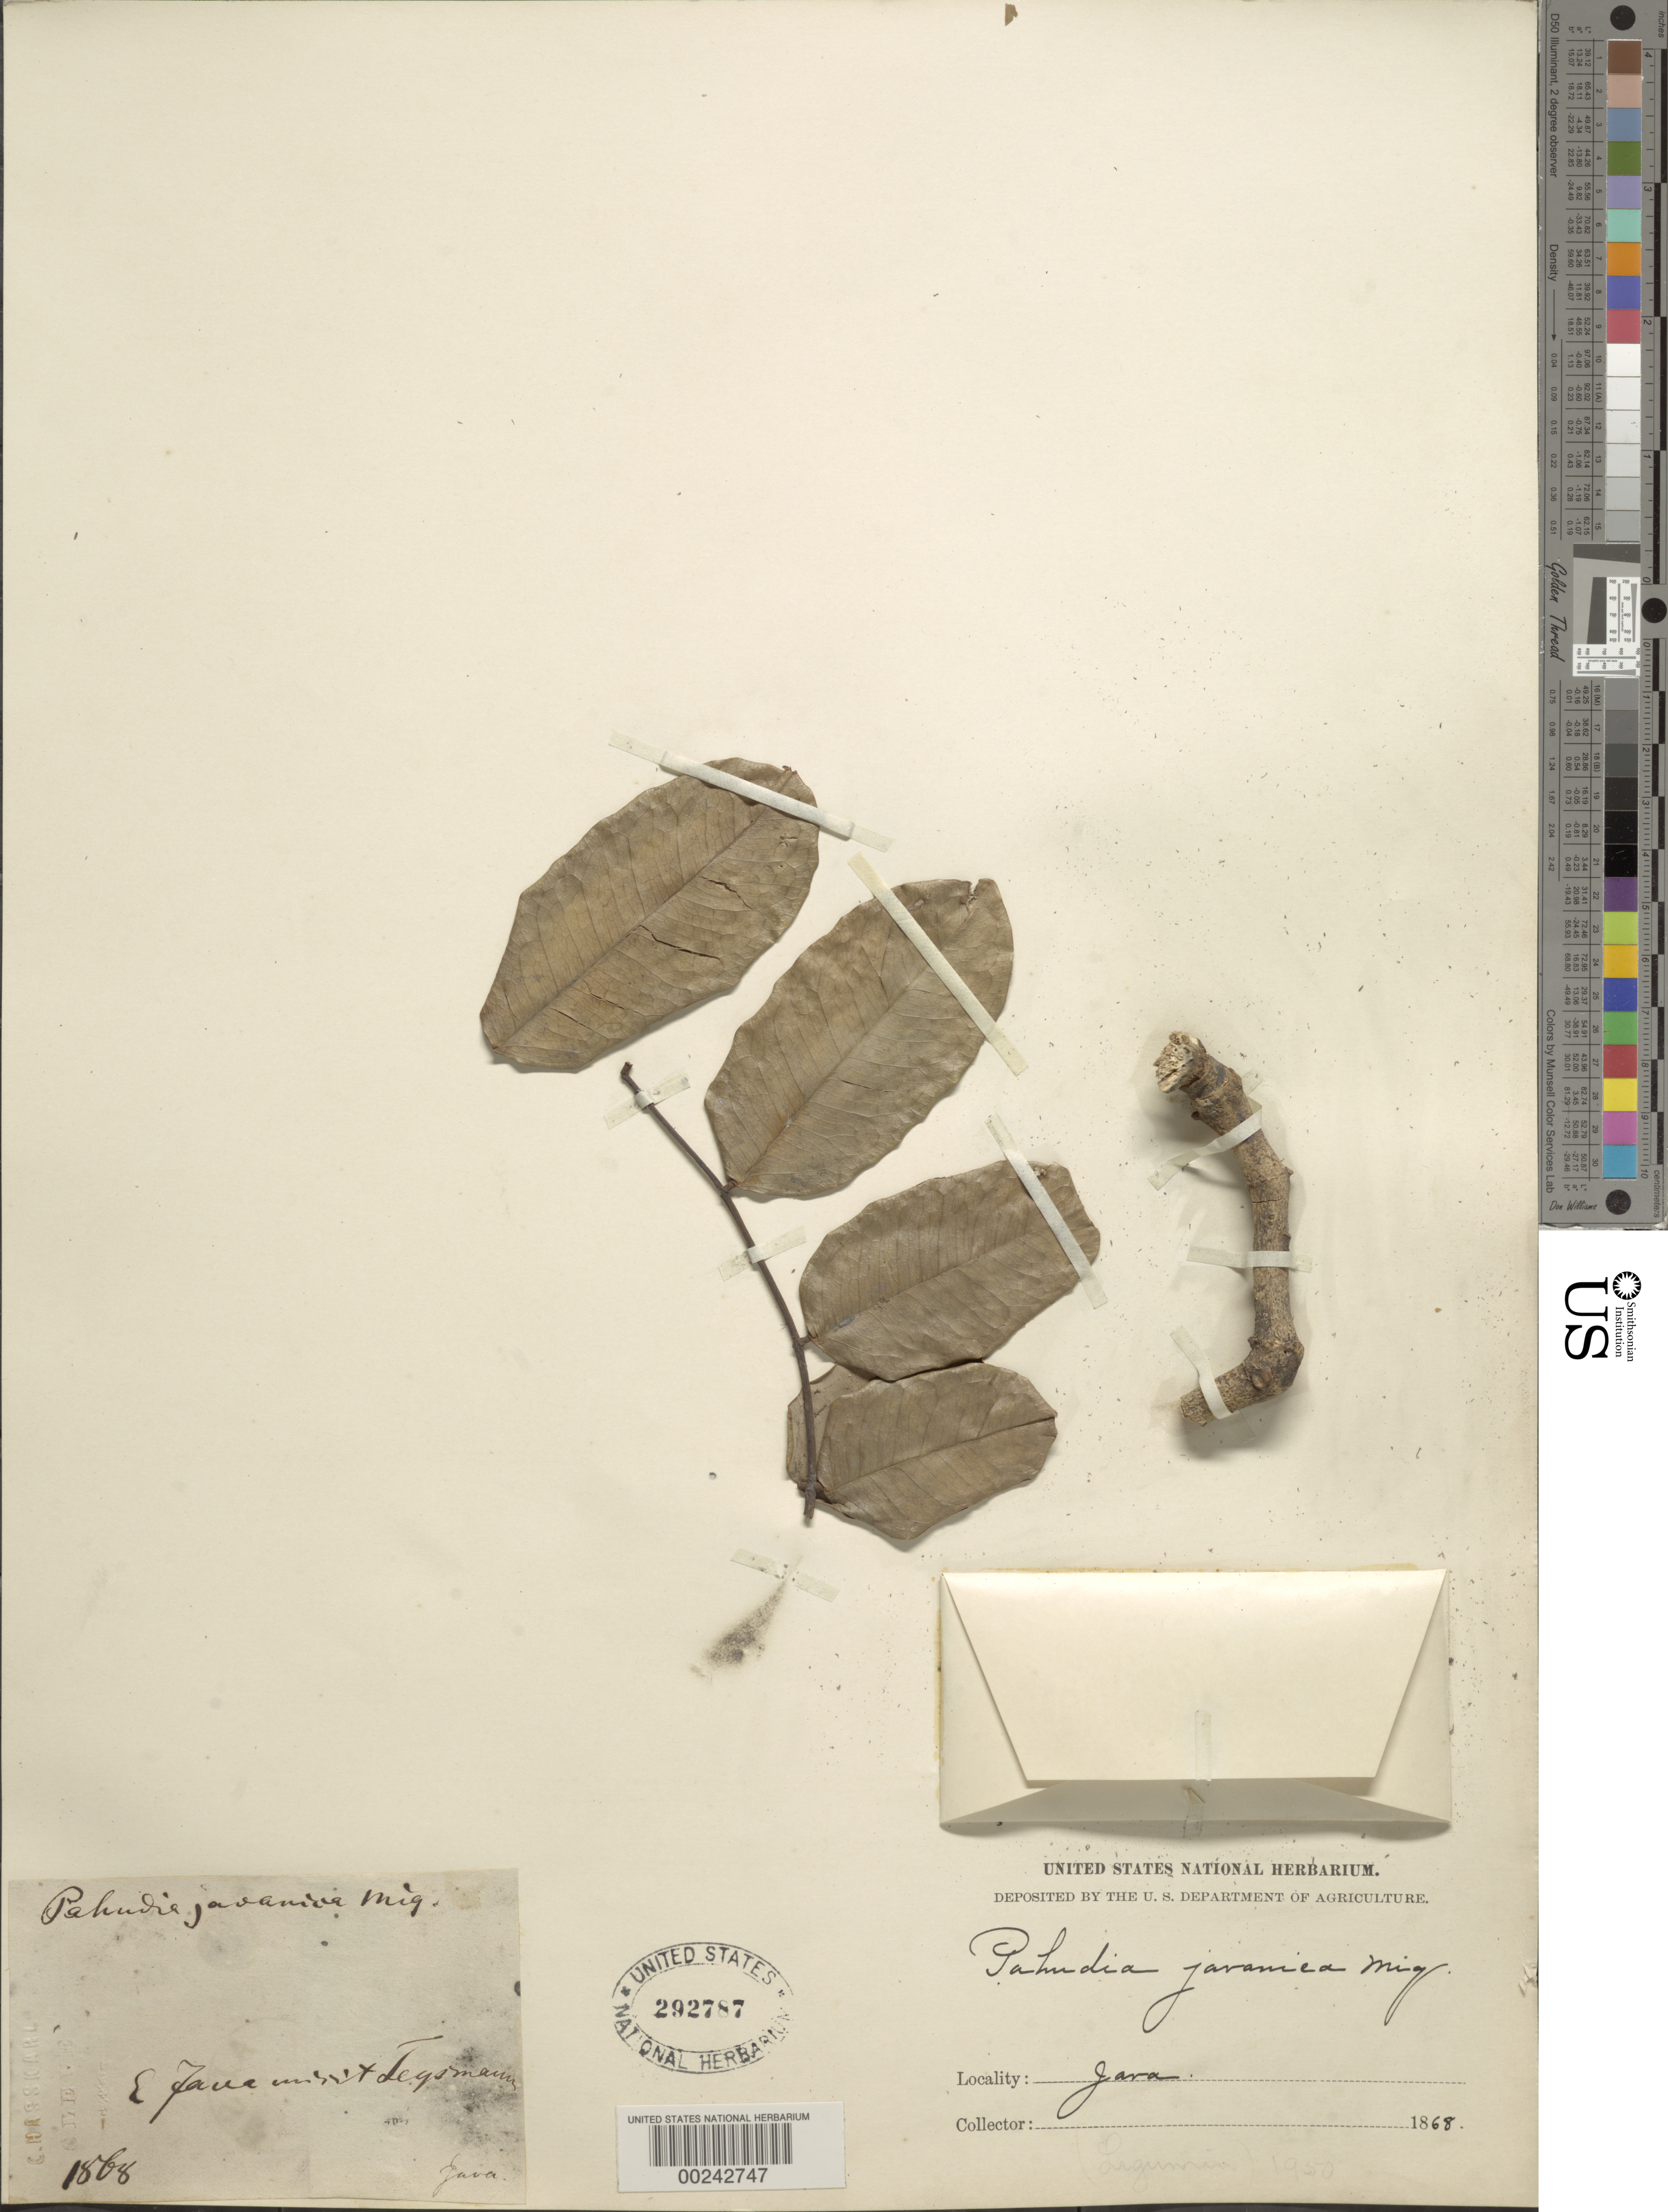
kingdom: Plantae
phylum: Tracheophyta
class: Magnoliopsida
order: Fabales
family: Fabaceae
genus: Afzelia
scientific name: Afzelia javanica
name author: (Miq.) J. Léonard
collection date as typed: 1868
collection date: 1868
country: Indonesia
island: Java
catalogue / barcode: US 292787